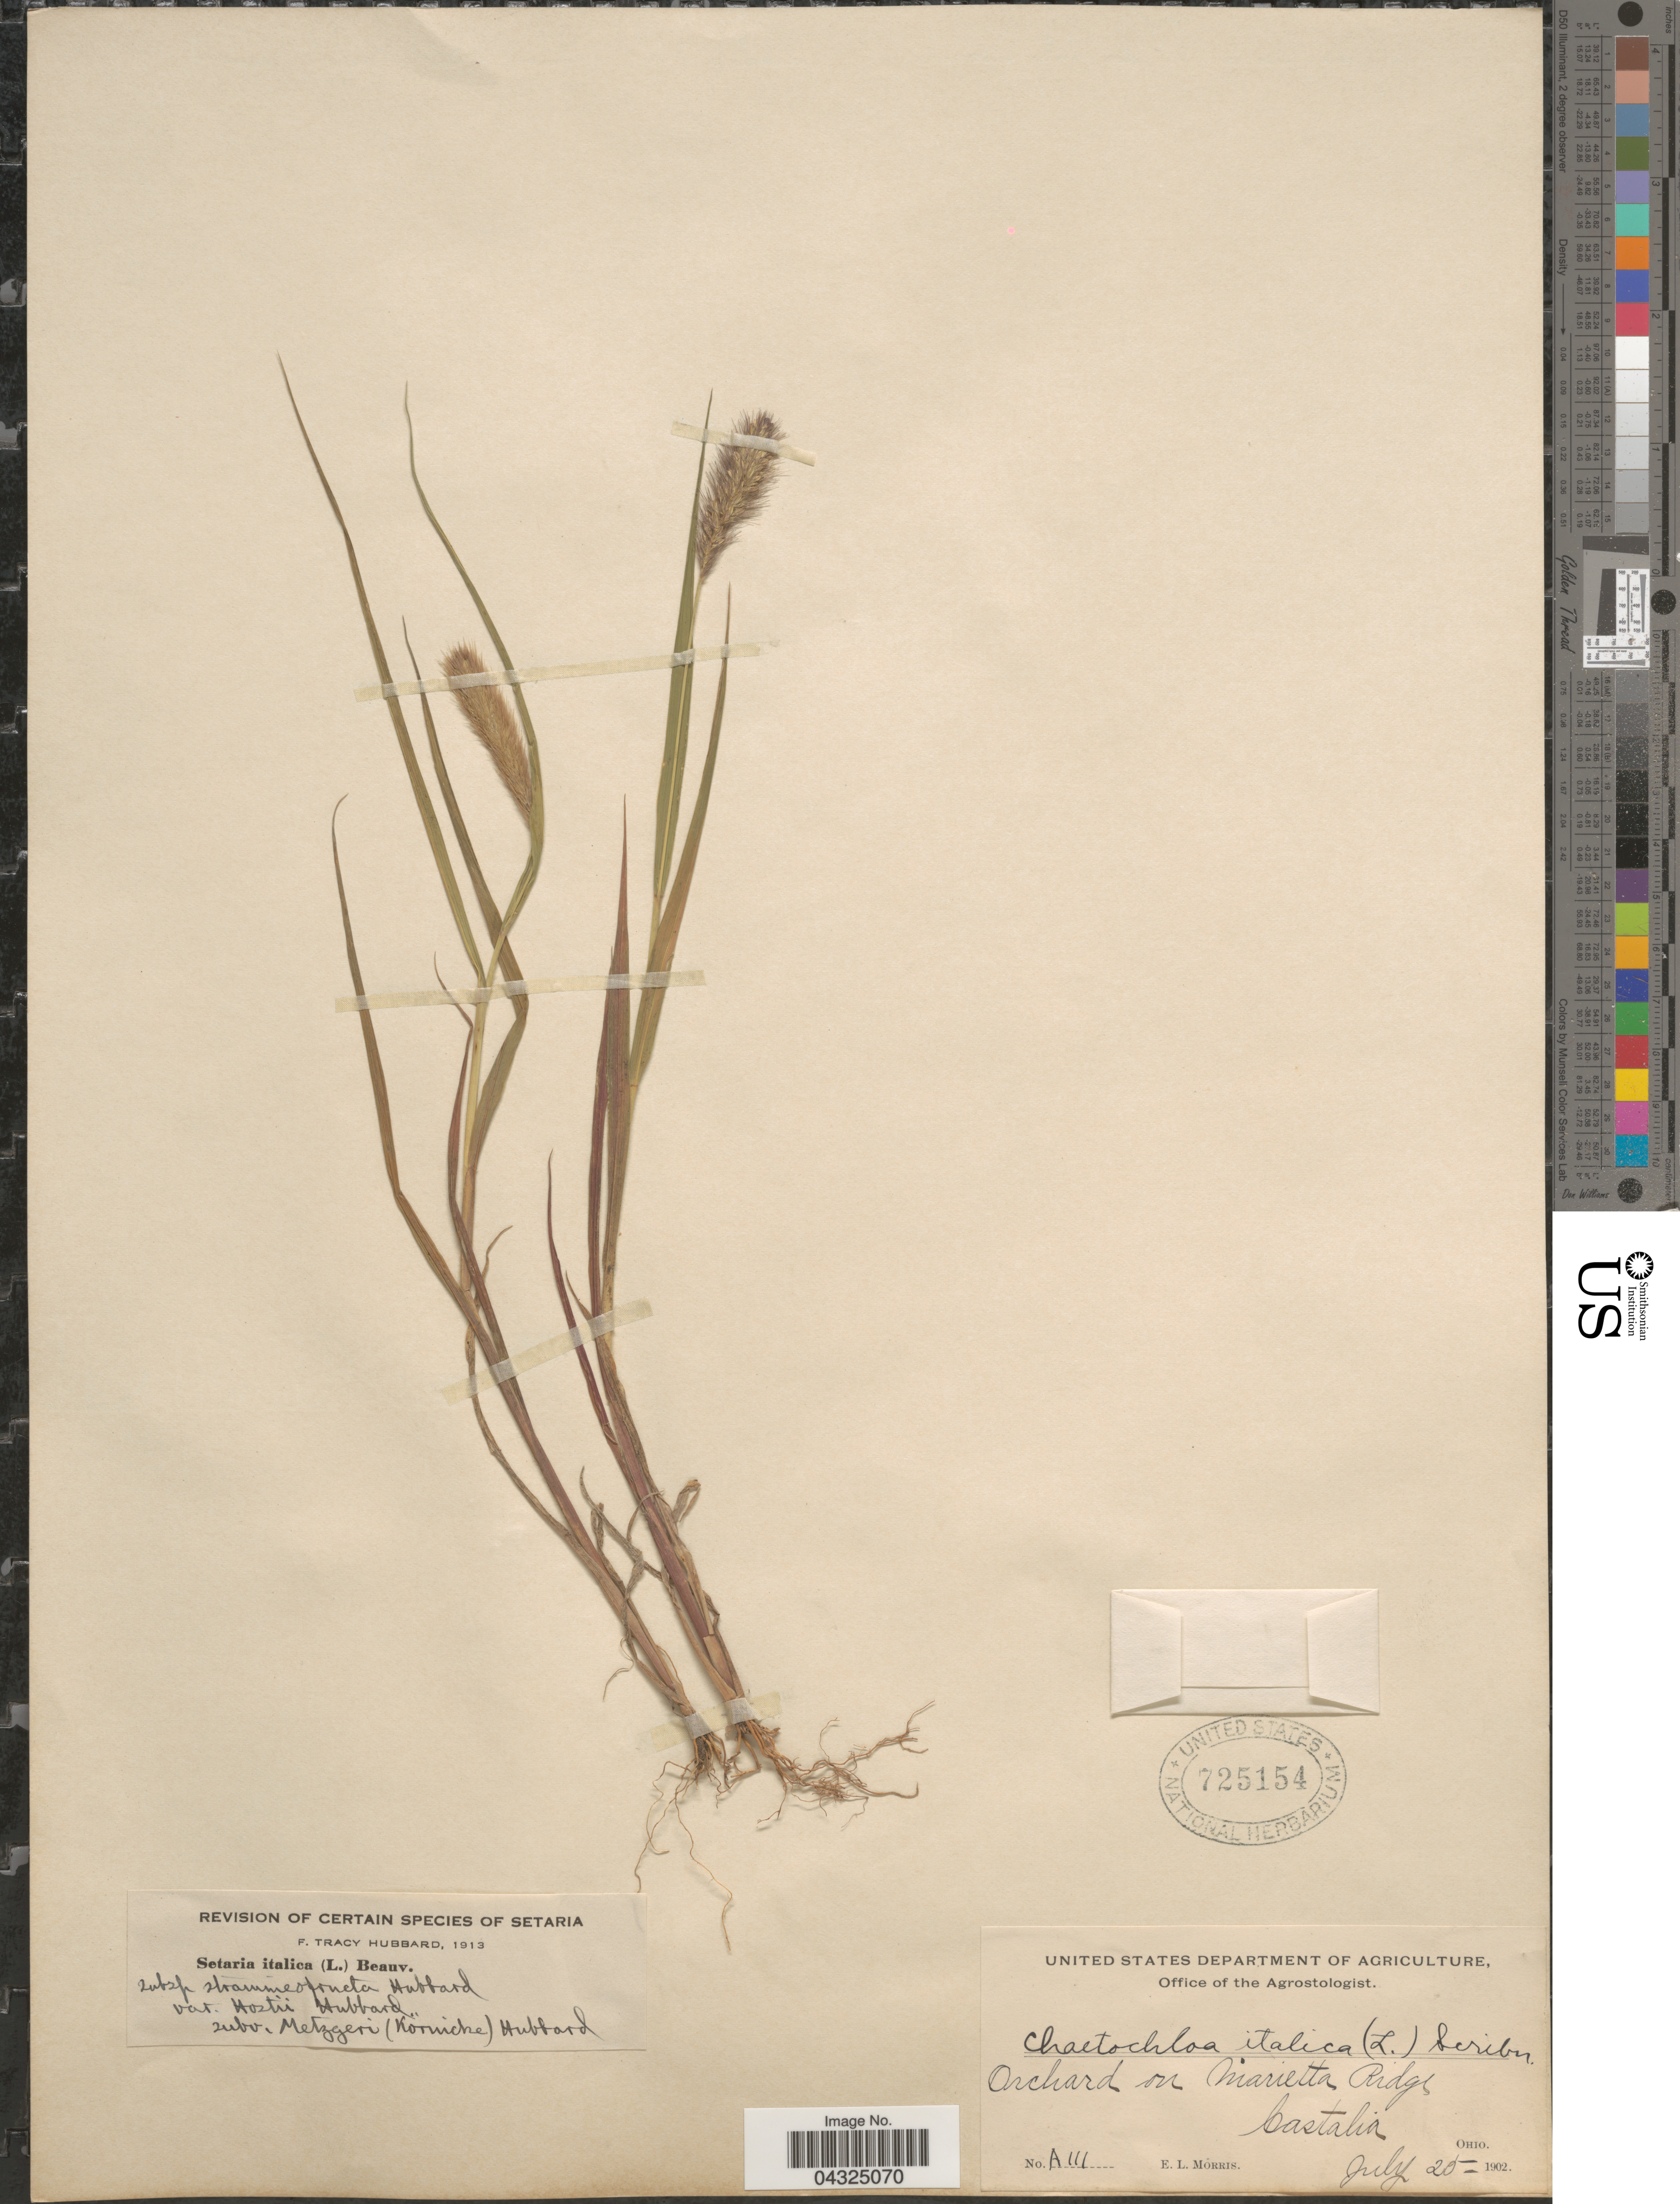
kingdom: Plantae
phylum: Tracheophyta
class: Liliopsida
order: Poales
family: Poaceae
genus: Setaria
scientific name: Setaria italica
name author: (L.) P. Beauv.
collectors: E. Morris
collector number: A111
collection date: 1902-07-25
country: United States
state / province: Ohio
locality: Orchard on Mrietta Ridge. Castalia.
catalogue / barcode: US 725154